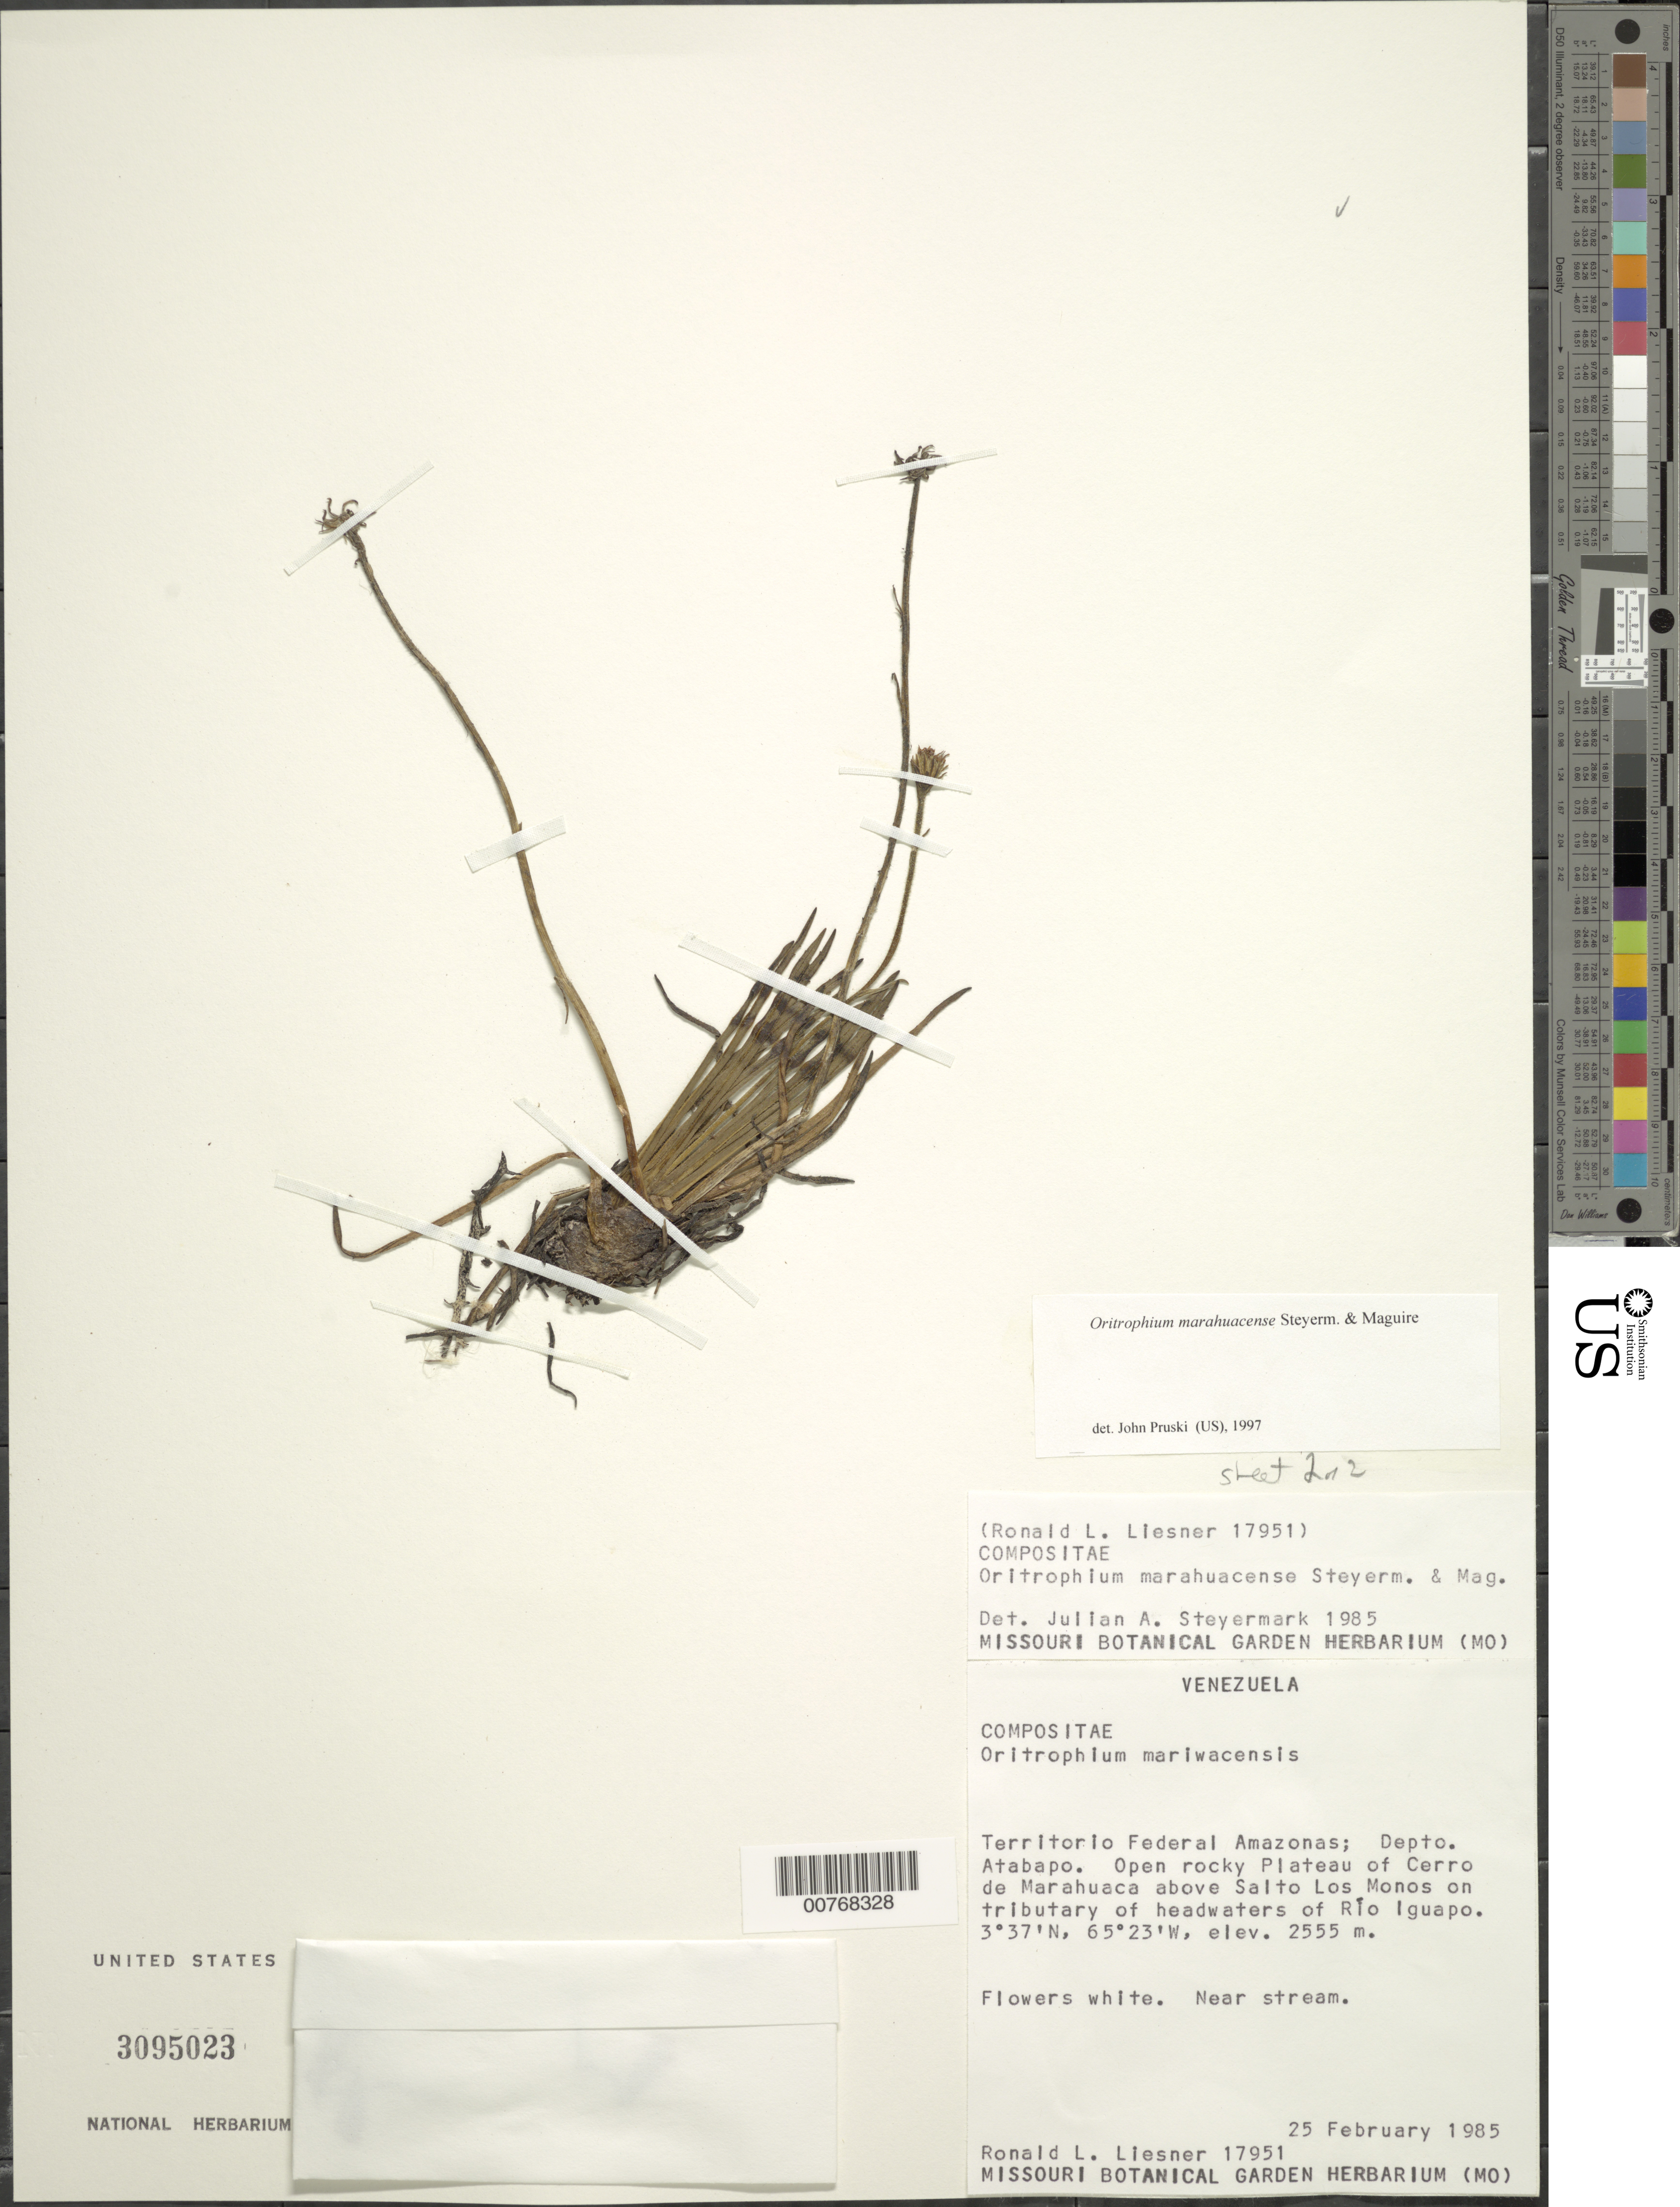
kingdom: Plantae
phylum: Tracheophyta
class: Magnoliopsida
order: Asterales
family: Asteraceae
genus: Oritrophium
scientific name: Oritrophium marahuacense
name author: Steyerm. & Maguire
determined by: Pruski, J. F.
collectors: R. L. Liesner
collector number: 17951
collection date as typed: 25-Feb-85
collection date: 1985-02-25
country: Venezuela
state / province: Amazonas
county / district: Atabapo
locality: Cerro de Marahuaca Plateau, above Salto Los Monos on trib of headwaters of Río Iguapo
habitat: Open rocky plateau, near stream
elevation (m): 2555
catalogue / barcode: US 3095023